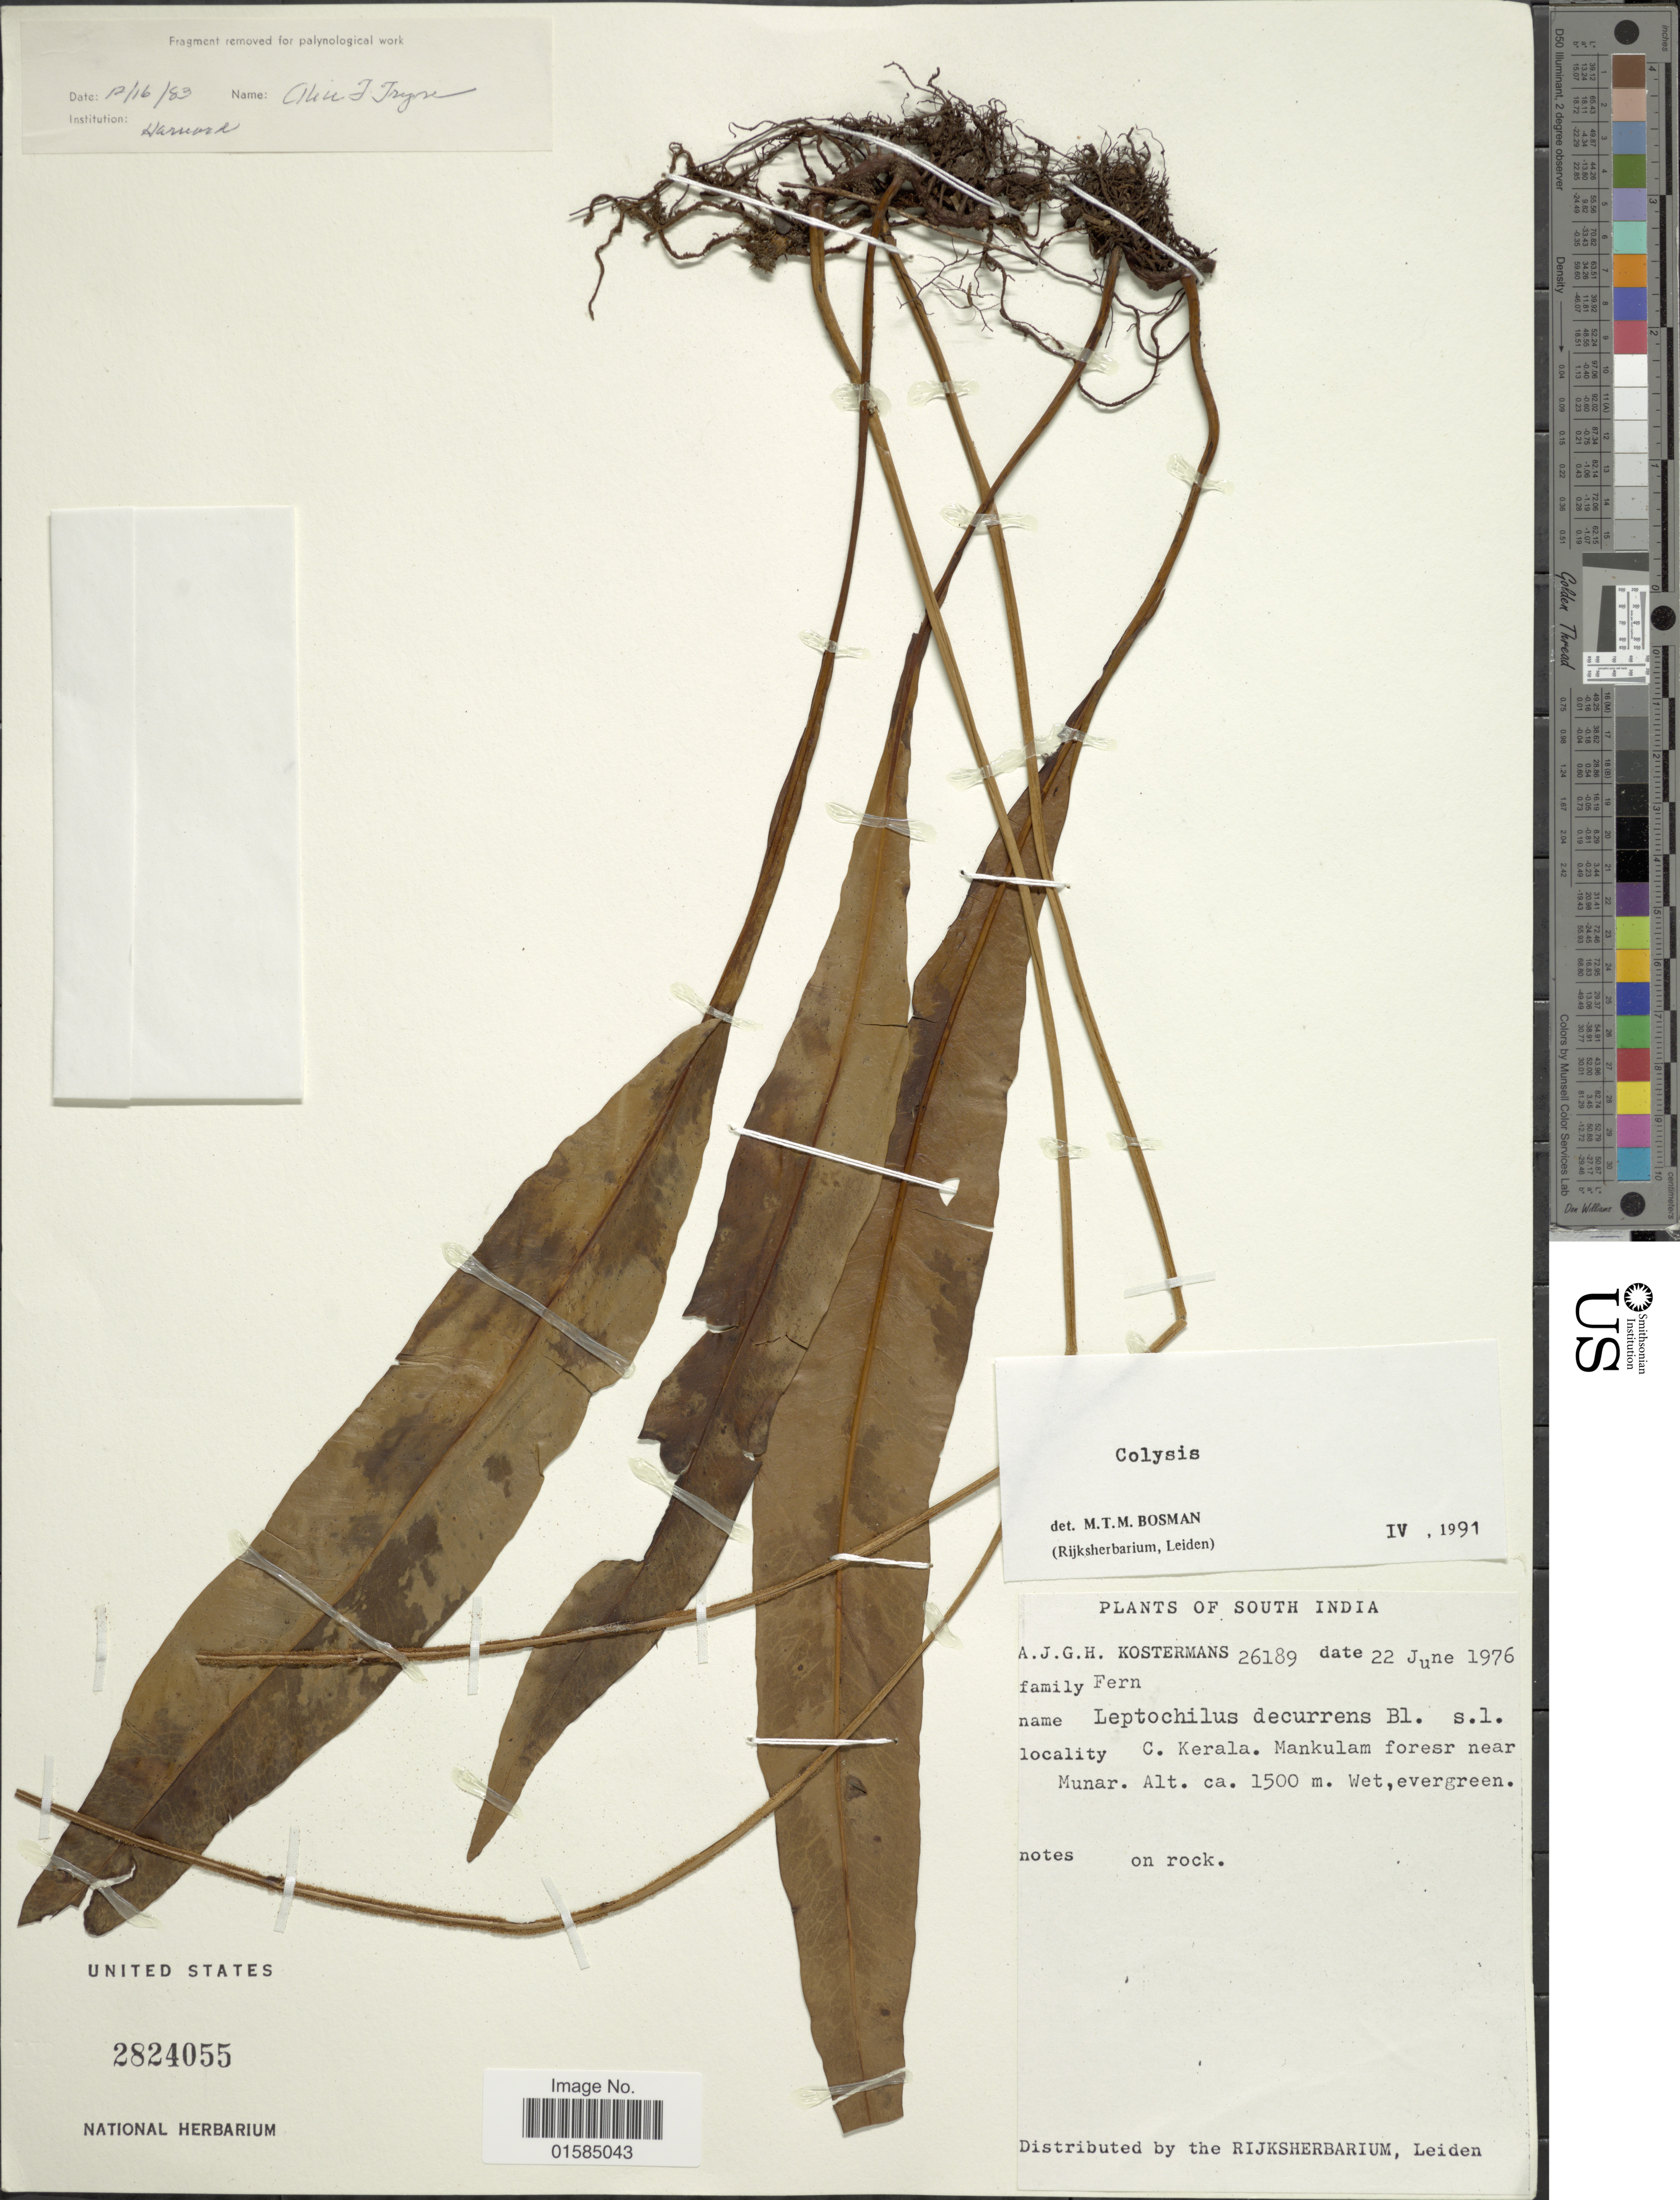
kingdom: Plantae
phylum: Tracheophyta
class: Polypodiopsida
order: Polypodiales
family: Polypodiaceae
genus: Leptochilus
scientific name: Leptochilus decurrens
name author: Blume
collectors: A. J. G. Kostermans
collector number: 26189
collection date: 1976-06-22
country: India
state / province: Kerala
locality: South India, C. Kerala. Makulam foresr near Munar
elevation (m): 1500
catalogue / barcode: US 2824055